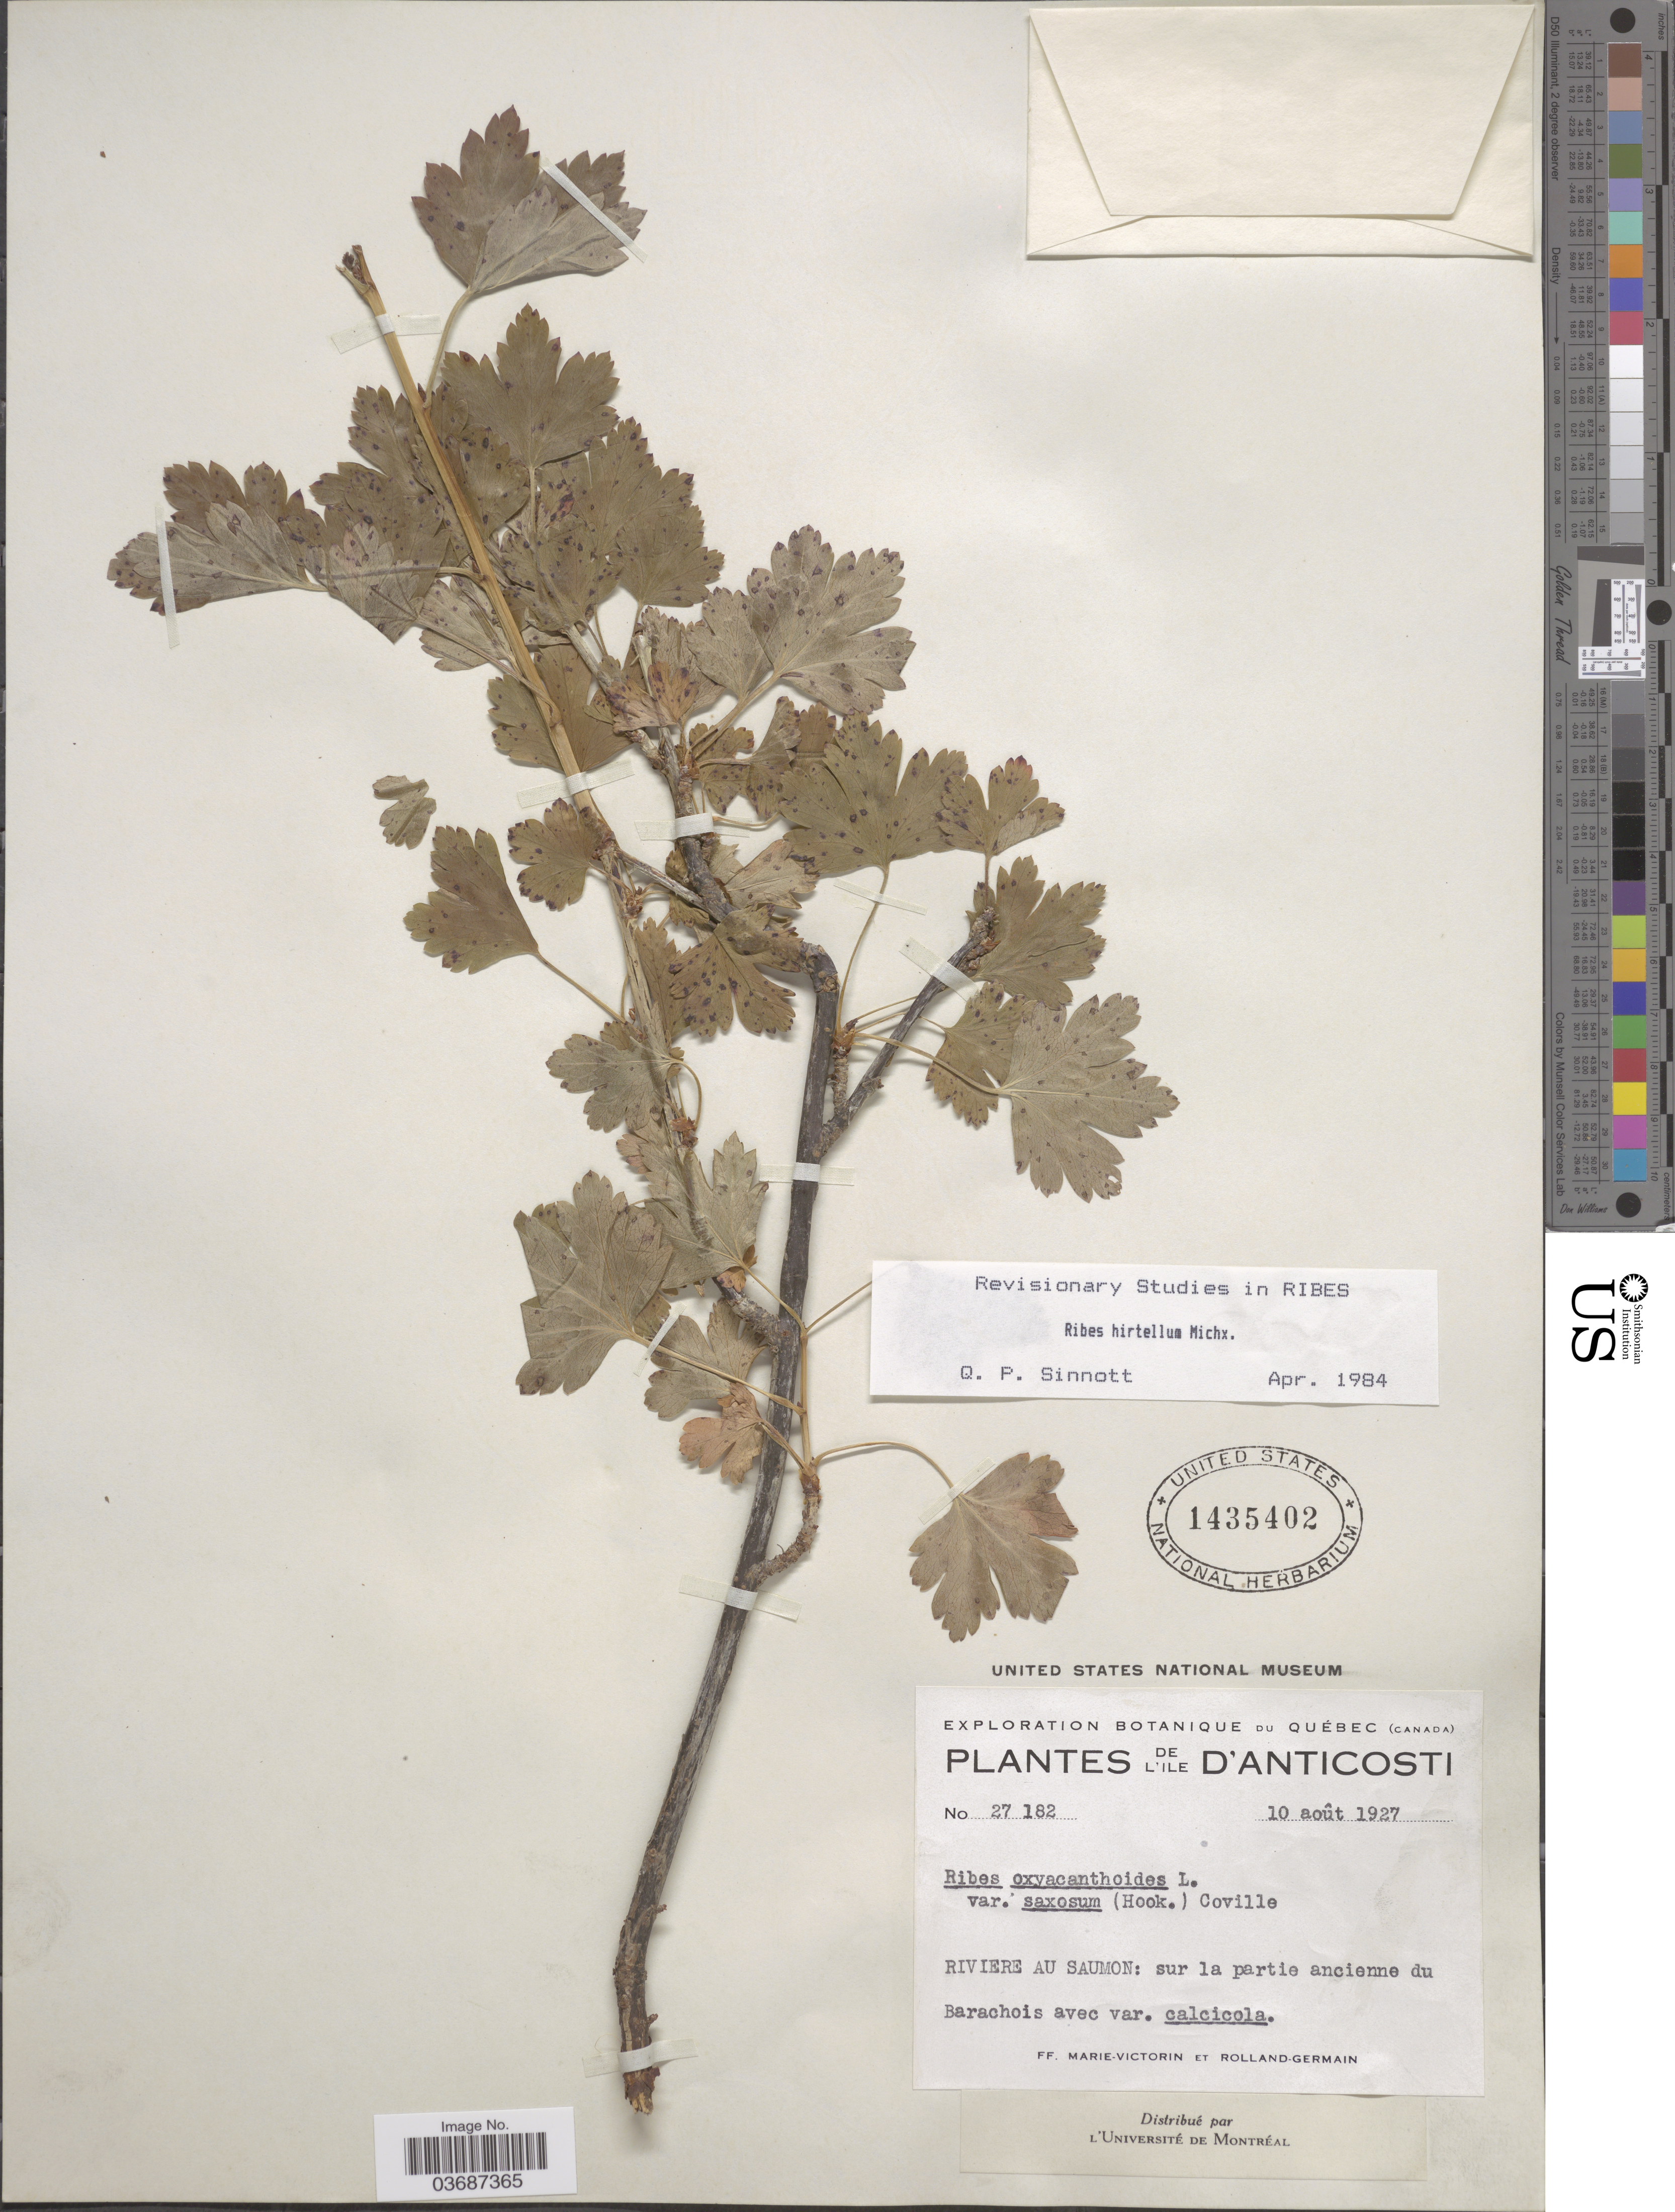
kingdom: Plantae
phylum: Tracheophyta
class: Magnoliopsida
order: Saxifragales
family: Grossulariaceae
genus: Ribes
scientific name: Ribes hirtellum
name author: Michx.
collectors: F. Marie-Victorin & Rolland-Germain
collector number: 27182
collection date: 1927-08-10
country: Canada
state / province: Quebec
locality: Exploration Botanique du Québec (Canada). L'Ile d'Anticosti. Riviere au Saumon: sur la partie ancienne du Barachois.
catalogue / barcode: US 1435402